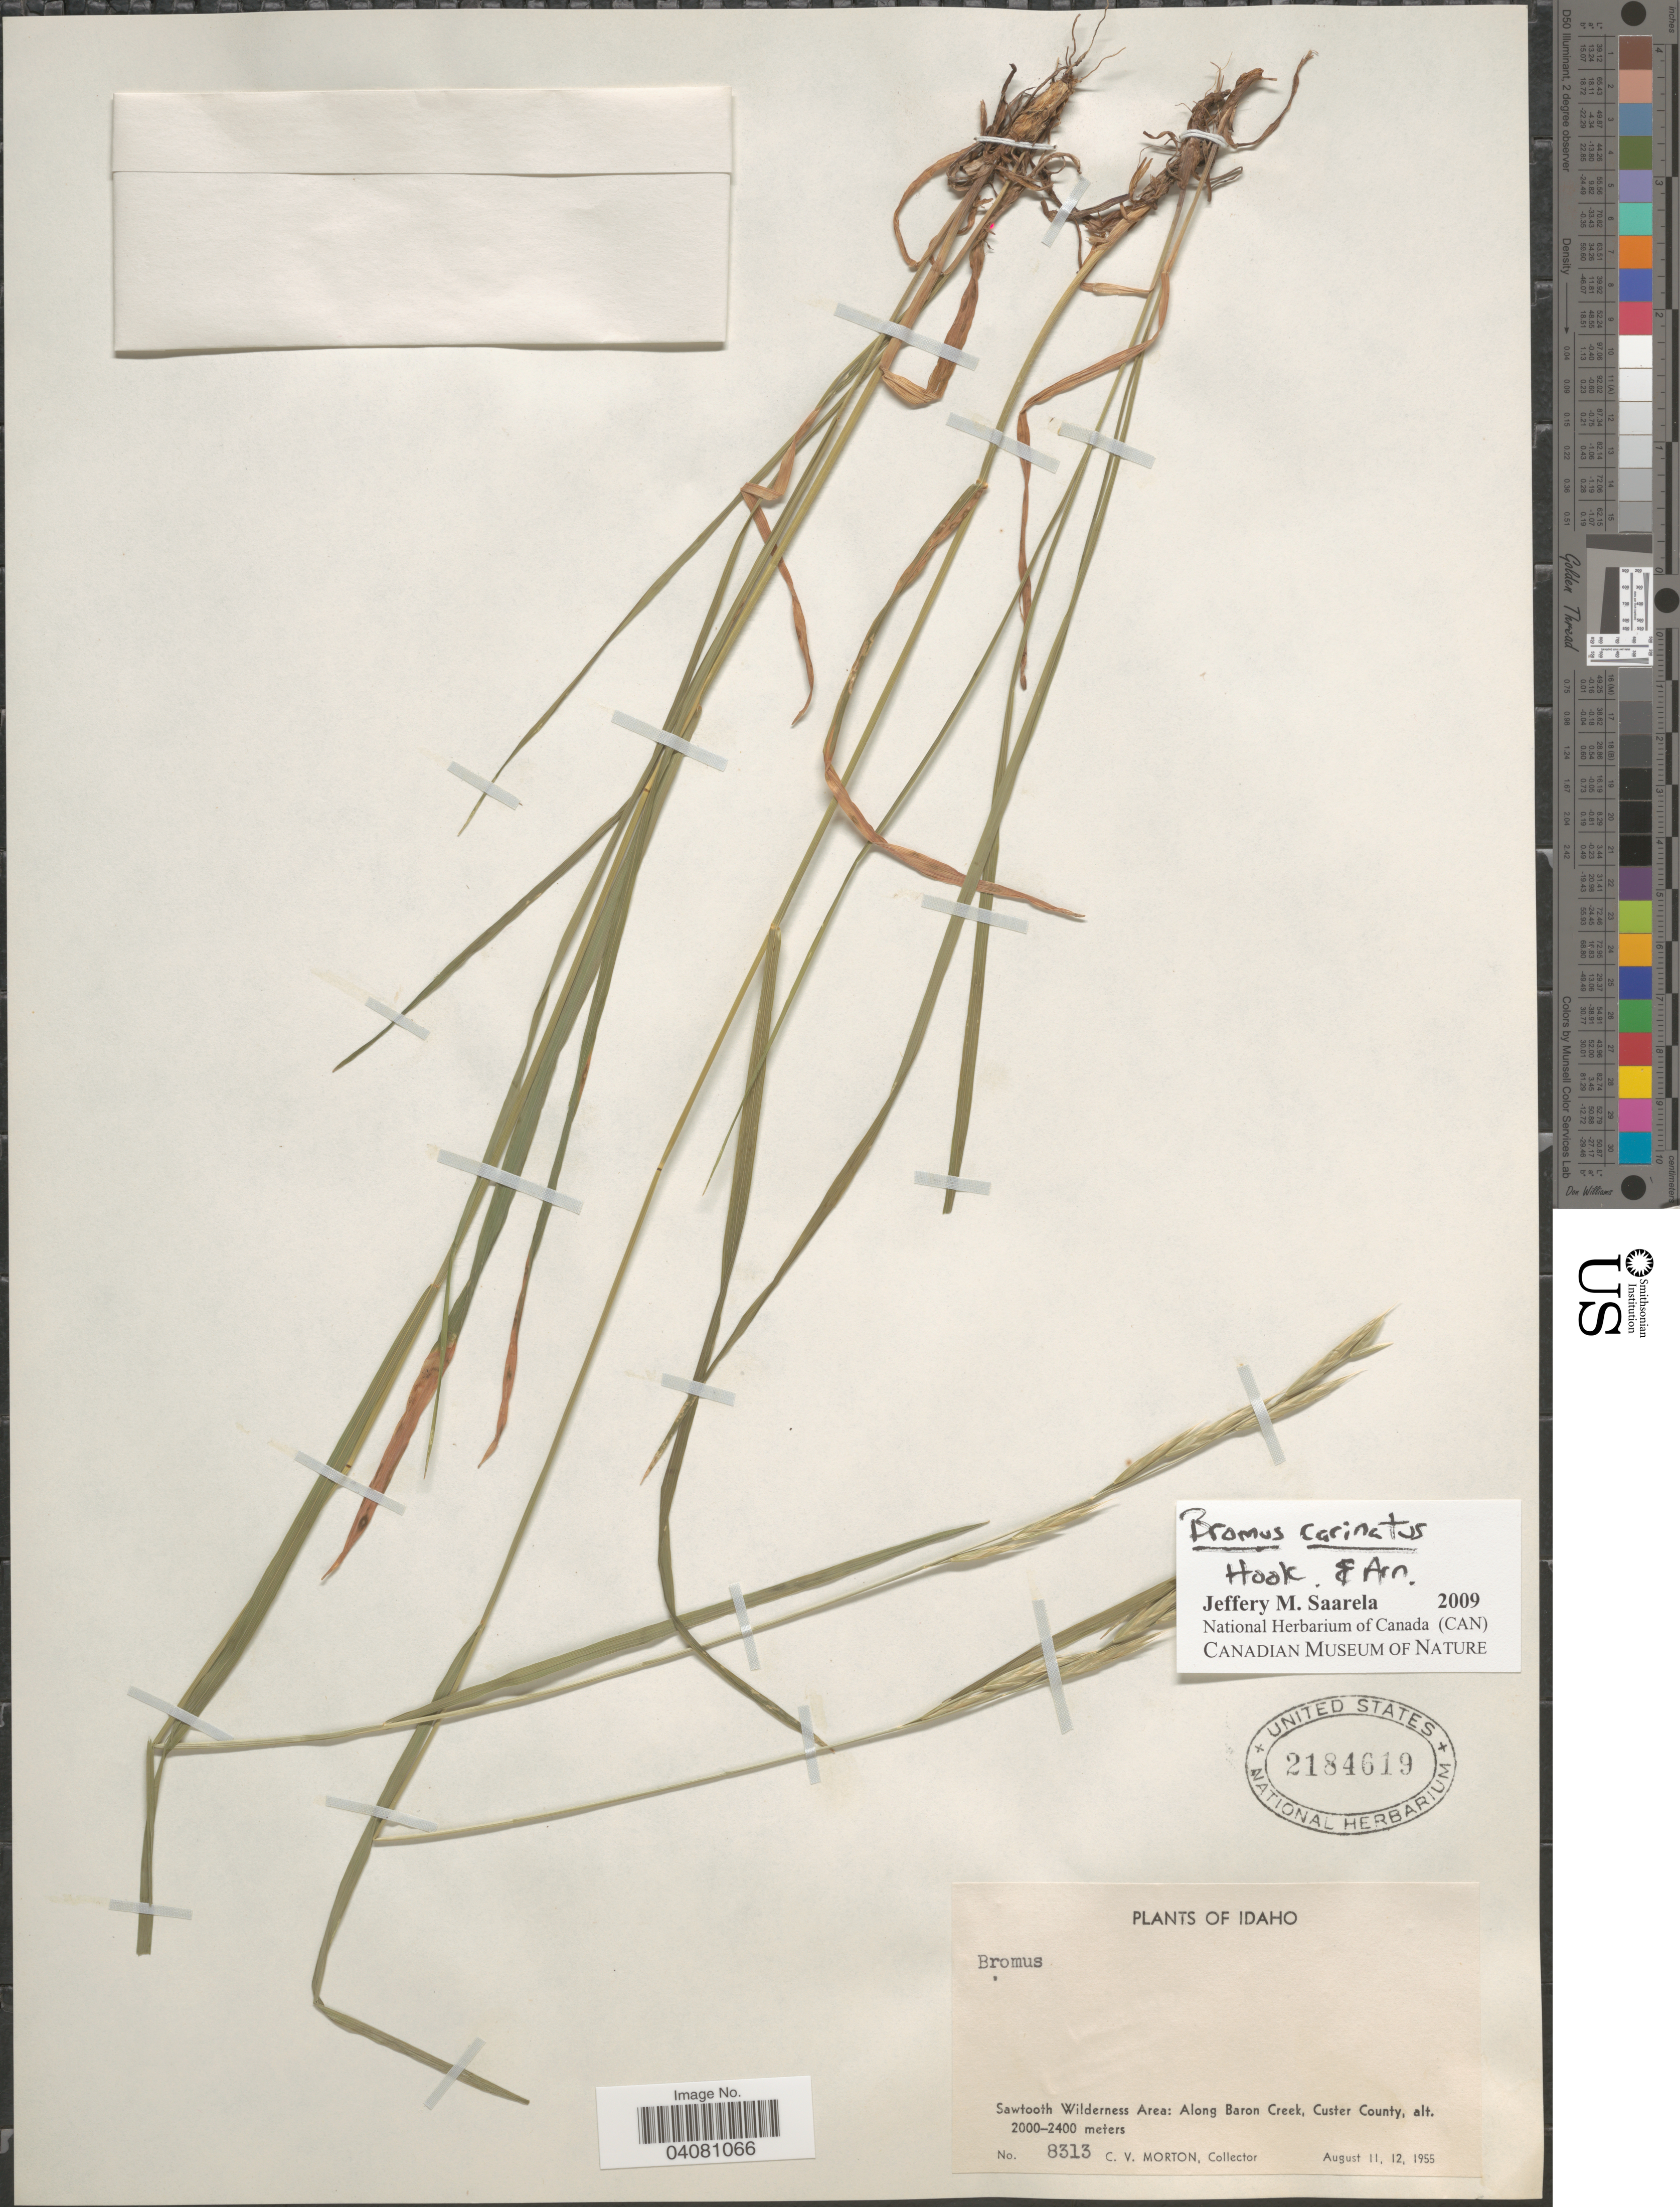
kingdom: Plantae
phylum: Tracheophyta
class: Liliopsida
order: Poales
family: Poaceae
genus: Bromus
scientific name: Bromus carinatus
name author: Hook. & Arn.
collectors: C. V. Morton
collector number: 8313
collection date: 1955-08-11/1955-08-12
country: United States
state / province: Idaho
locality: Sawtooth Wilderness Area: Along Baron Creek, Custer County.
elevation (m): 2000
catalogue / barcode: US 2184619